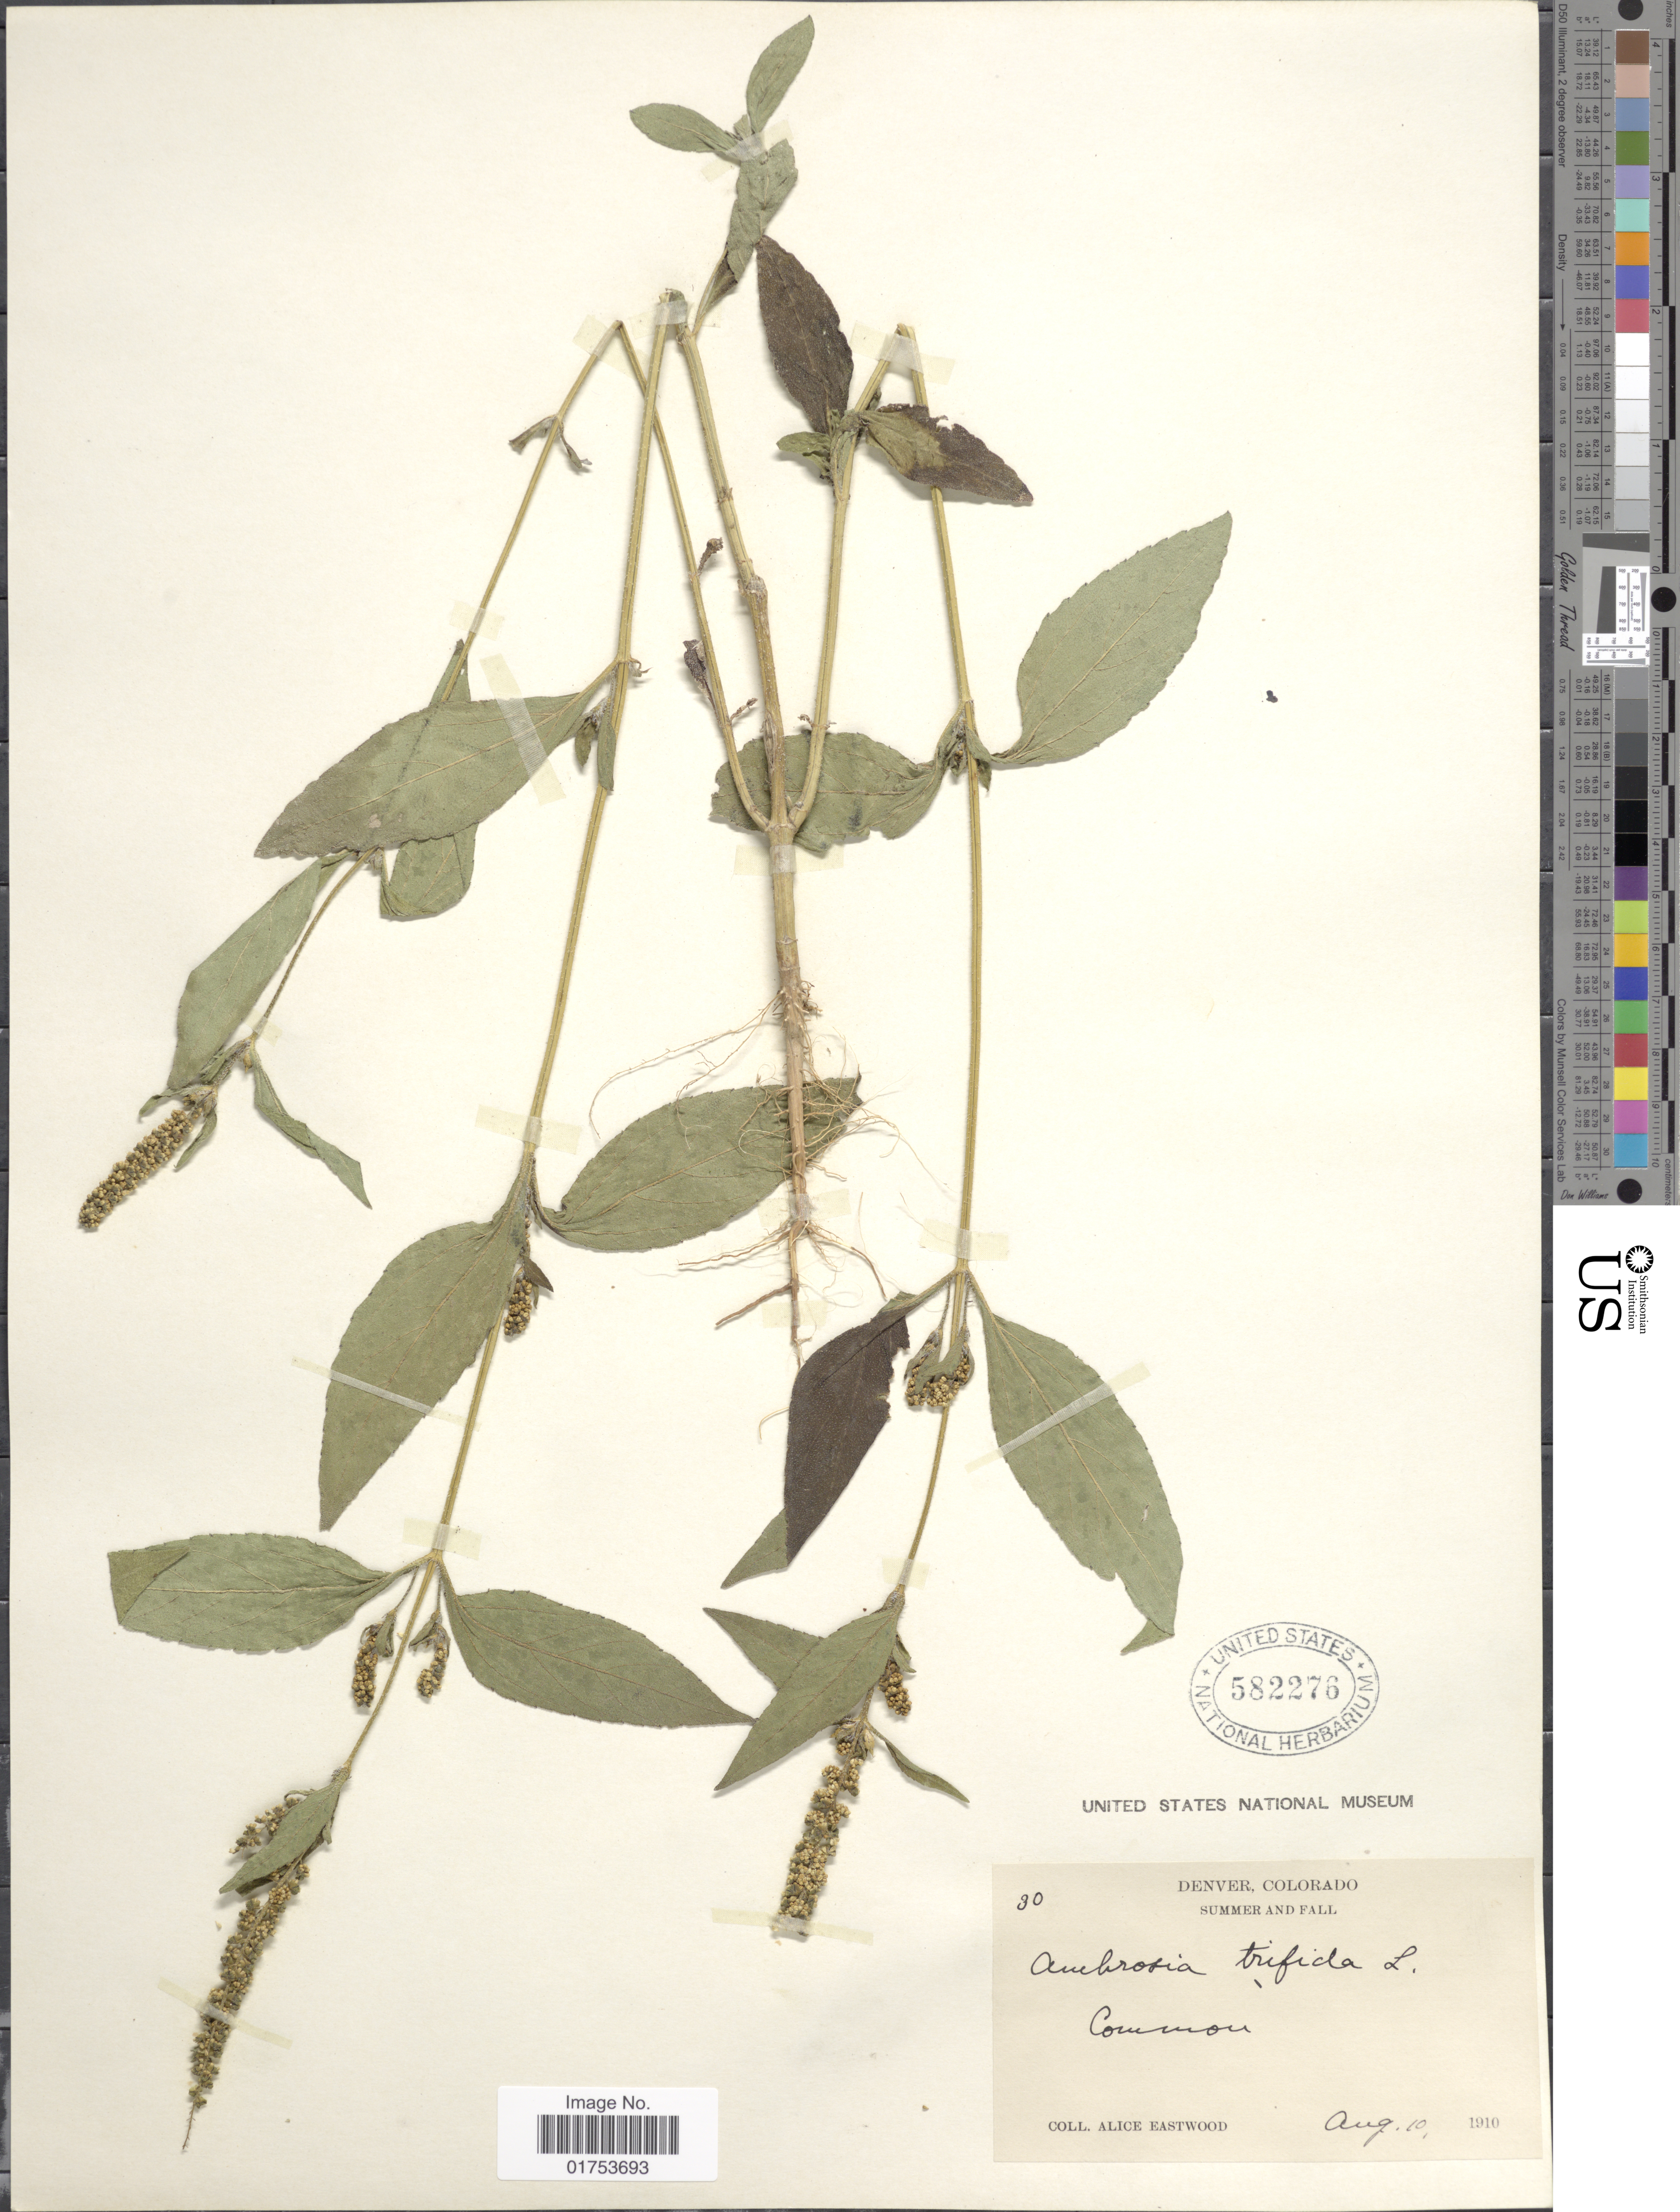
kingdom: Plantae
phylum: Tracheophyta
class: Magnoliopsida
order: Asterales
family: Asteraceae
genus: Ambrosia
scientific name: Ambrosia trifida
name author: L.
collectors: A. Eastwood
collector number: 30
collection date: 1910-08-10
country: United States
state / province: Colorado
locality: Denver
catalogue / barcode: US 582276